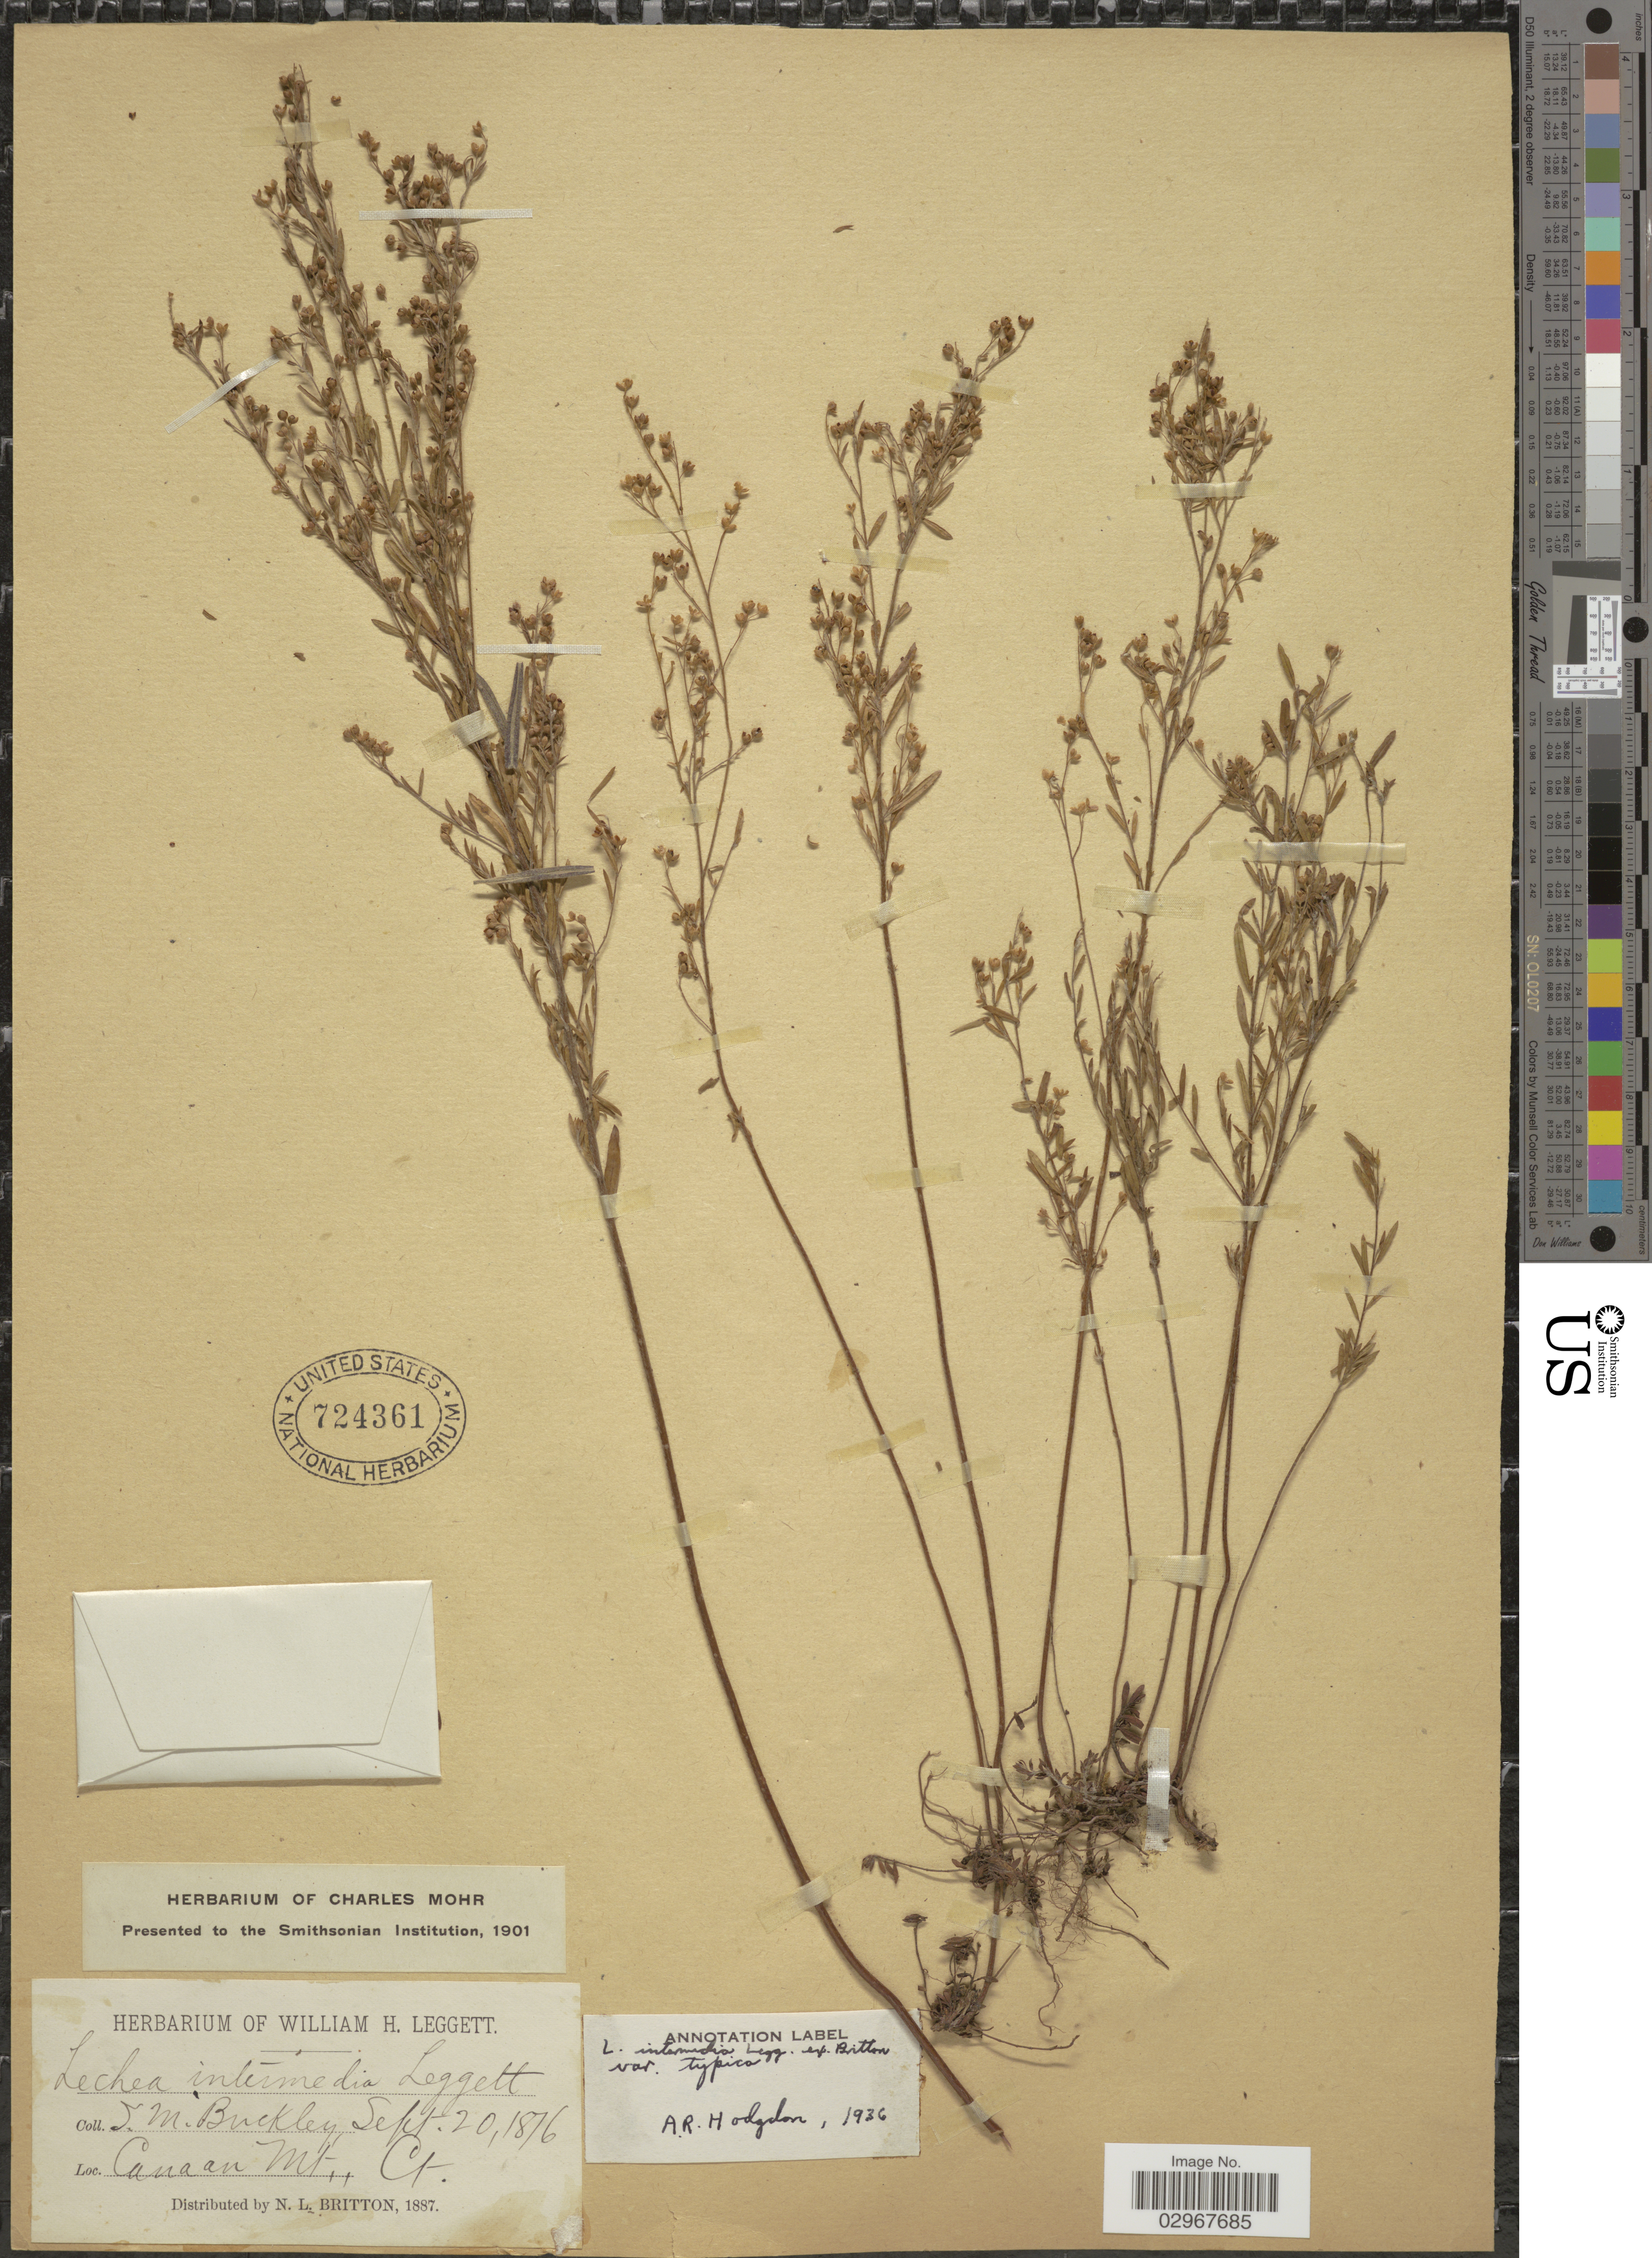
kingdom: Plantae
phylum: Tracheophyta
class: Magnoliopsida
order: Malvales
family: Cistaceae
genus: Lechea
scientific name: Lechea intermedia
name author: Legg. ex Britton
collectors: S. M. Buckley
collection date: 1876-09-20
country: United States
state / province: Connecticut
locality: Canaan Mt., Ct.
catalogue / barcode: US 724361